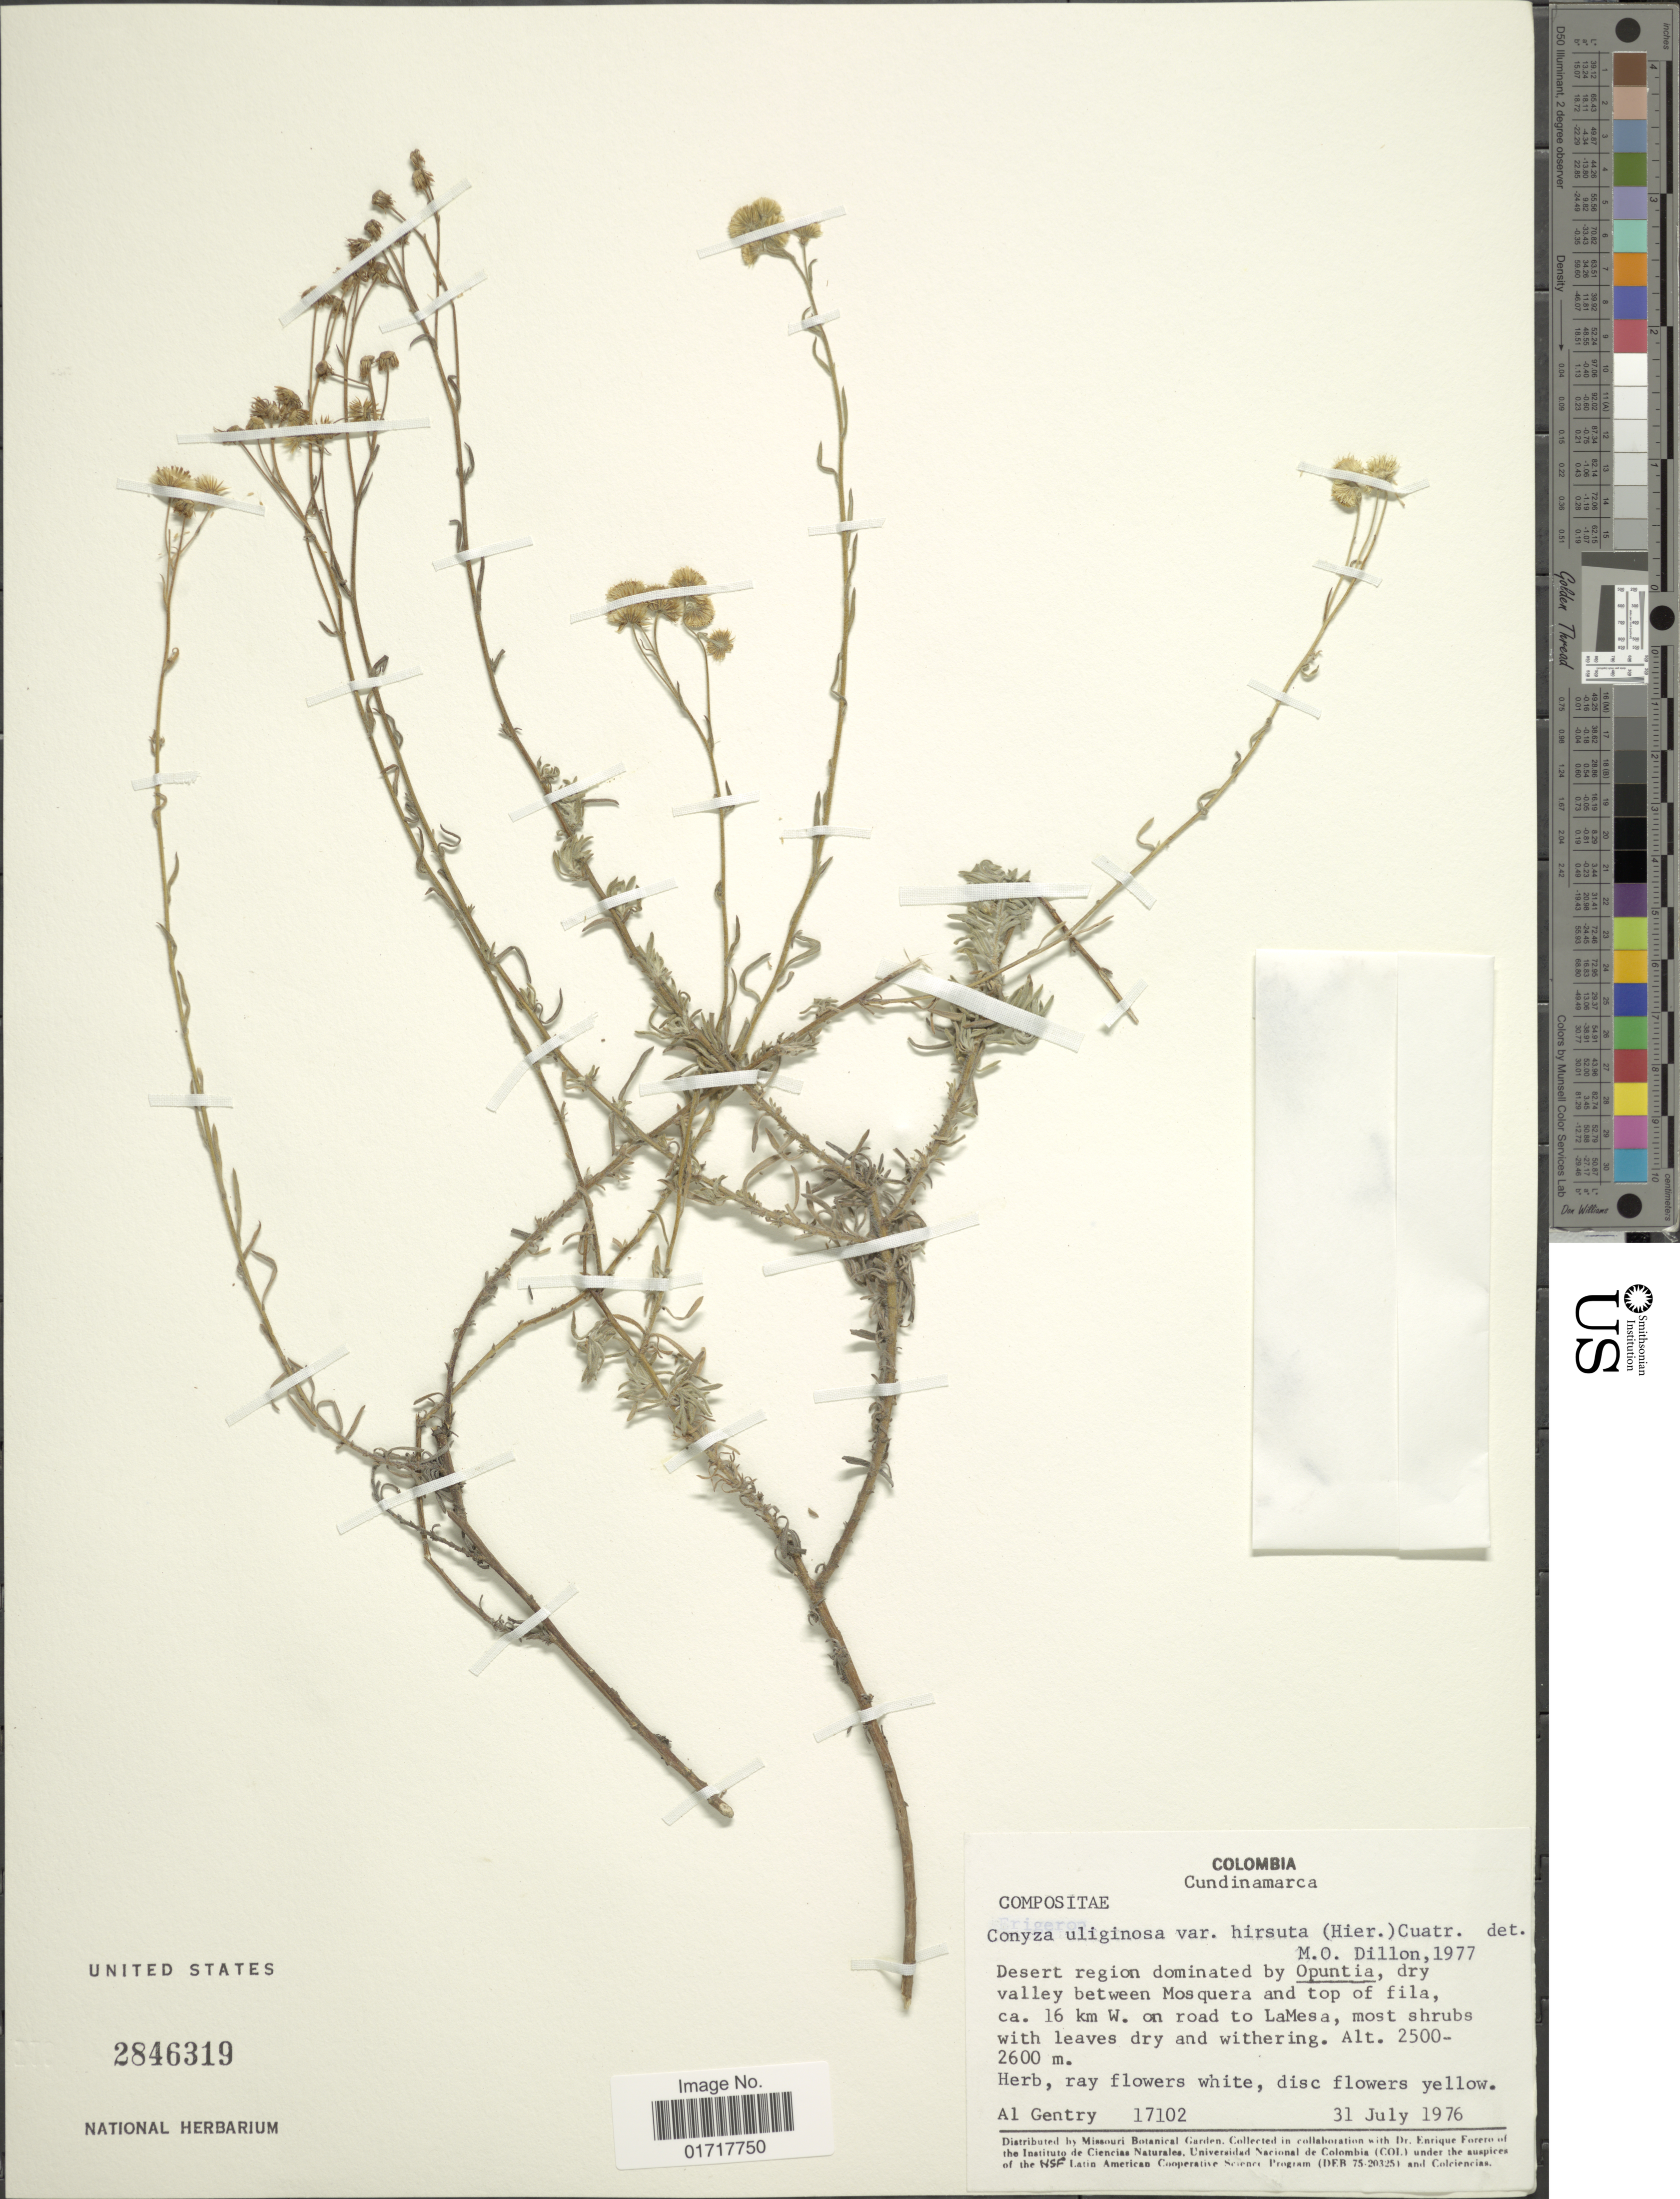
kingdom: Plantae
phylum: Tracheophyta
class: Magnoliopsida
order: Asterales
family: Asteraceae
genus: Conyza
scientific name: Conyza uliginosa var. hirsuta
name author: (Hieron.) Cuatrec.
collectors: A. H. Gentry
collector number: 17102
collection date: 1976-07-31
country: Colombia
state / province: Cundinamarca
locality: Columbia, Cundinamarca, Desert region, ca. 16 km W. on road to LaMesa.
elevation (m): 2500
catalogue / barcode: US 2846319